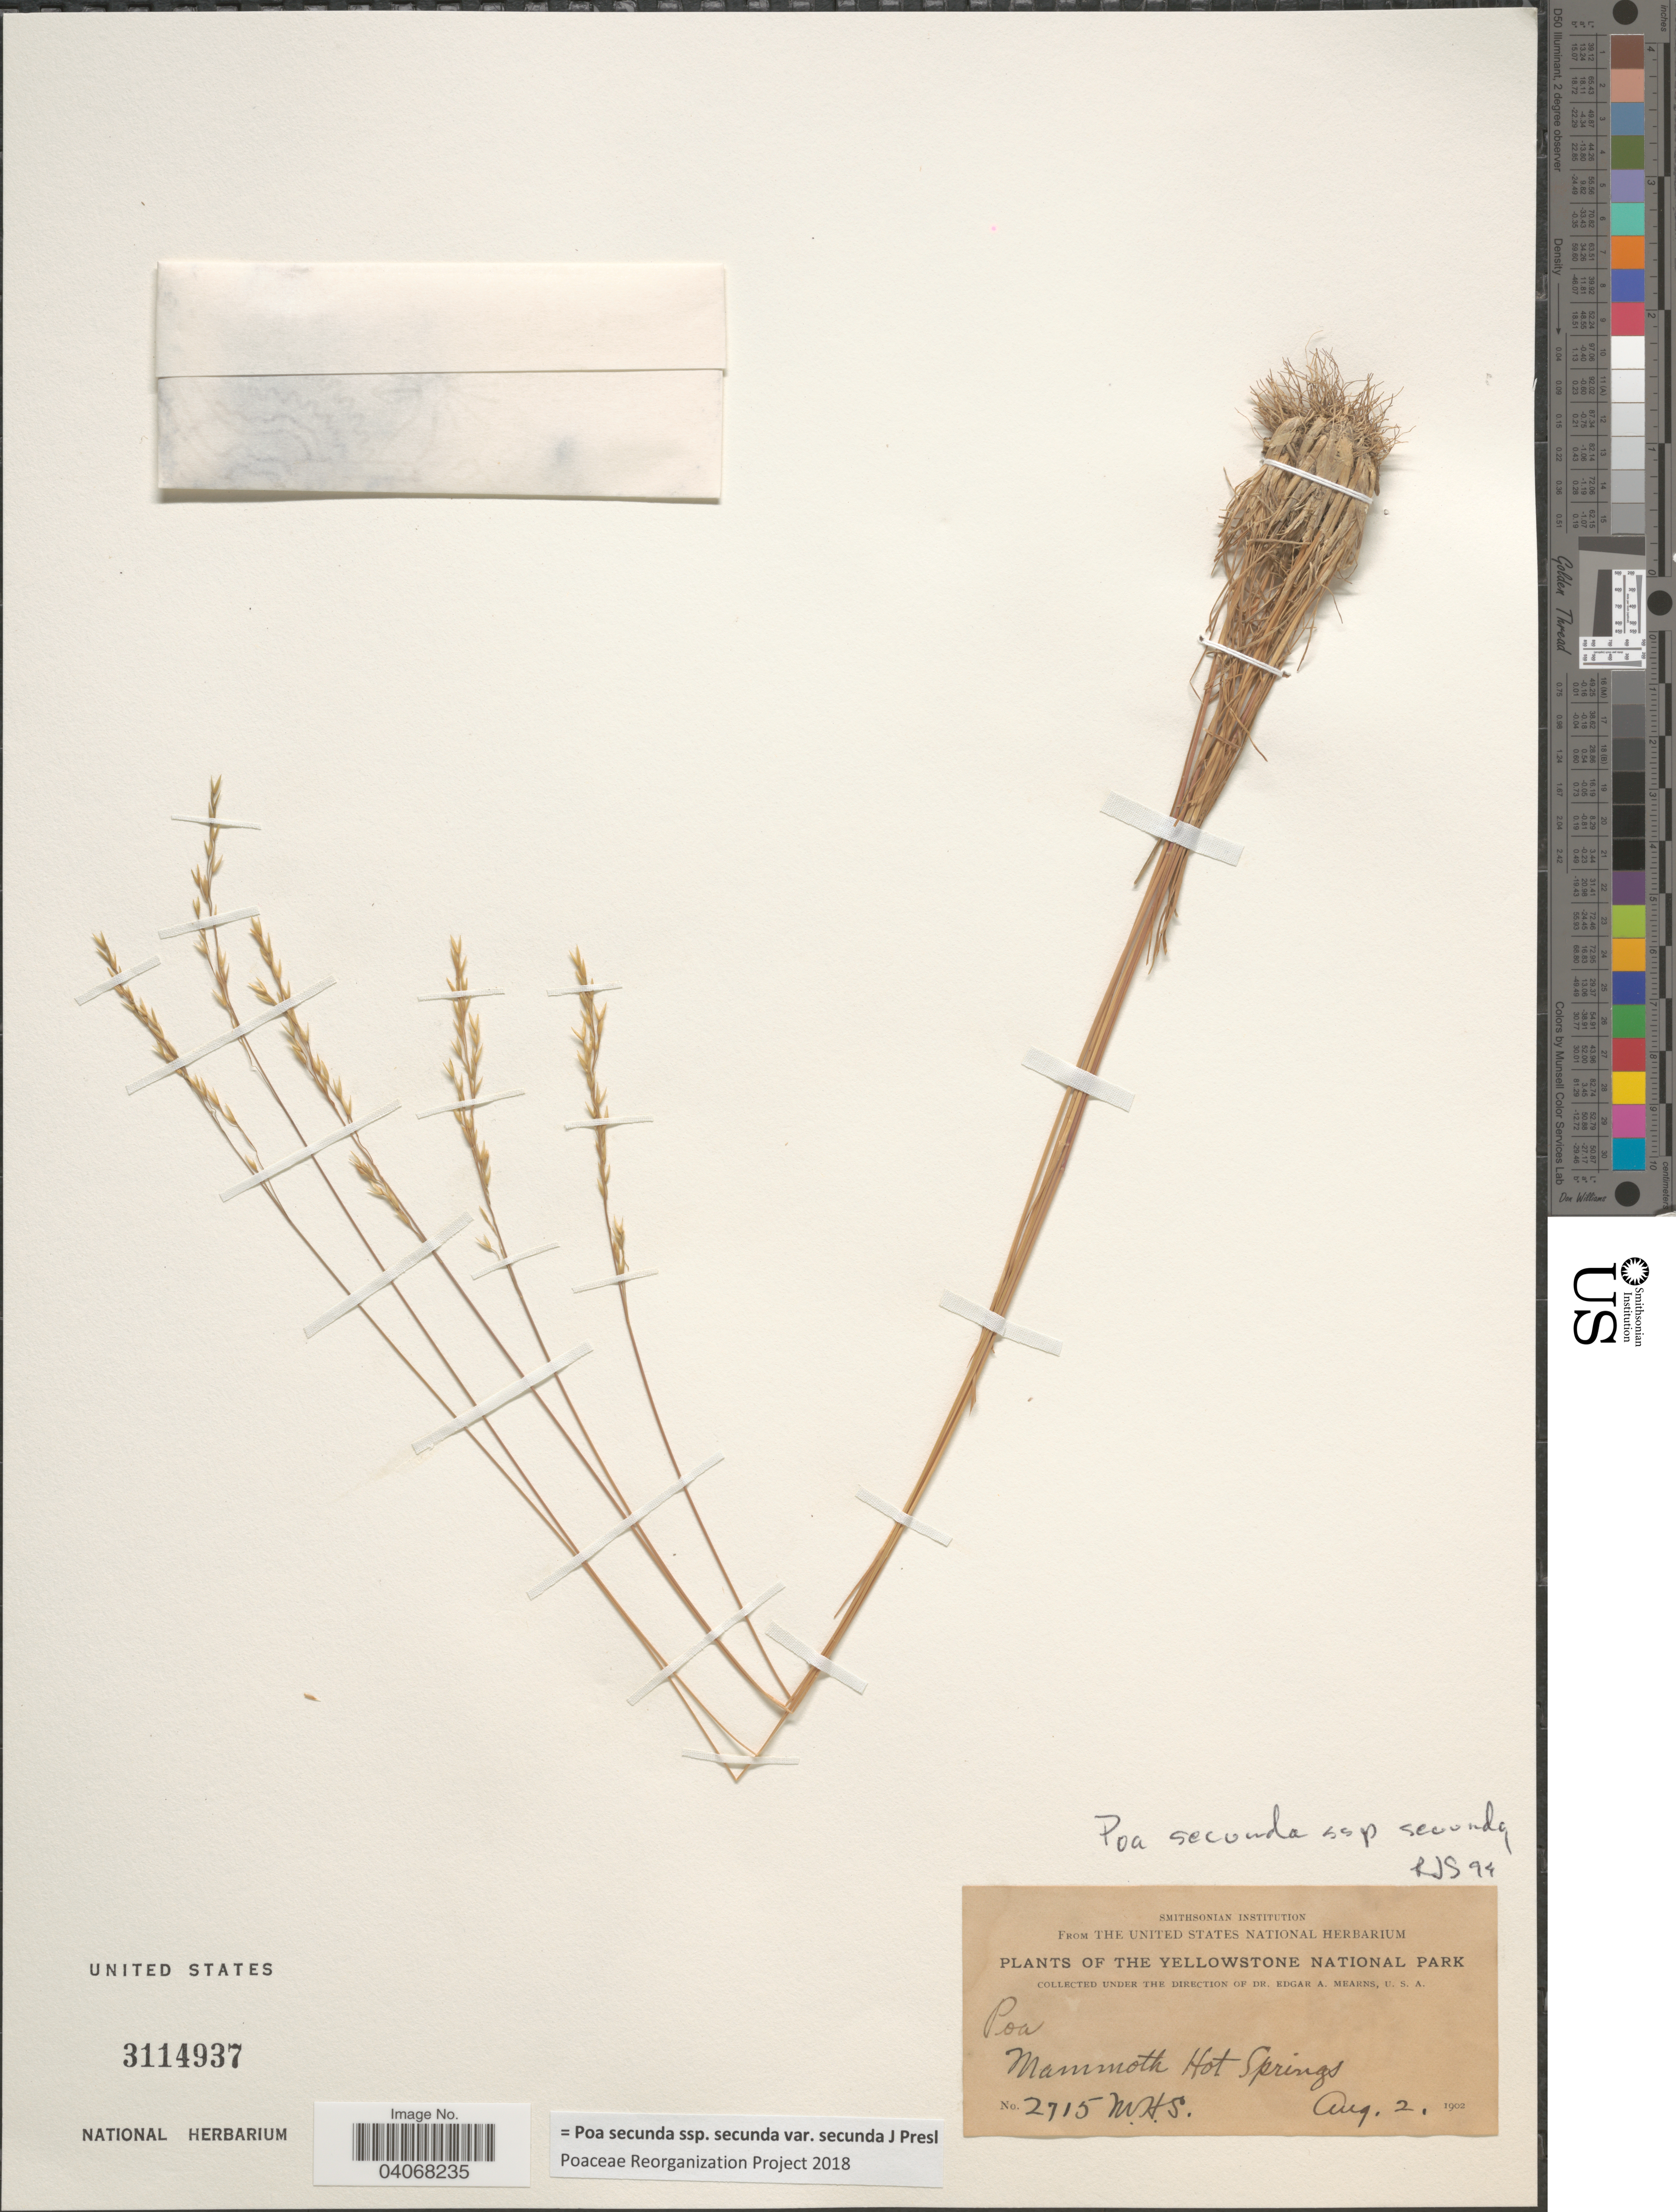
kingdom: Plantae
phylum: Tracheophyta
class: Liliopsida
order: Poales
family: Poaceae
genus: Poa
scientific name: Poa secunda subsp. secunda var. secunda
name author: J. Presl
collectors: M. H. S.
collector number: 2715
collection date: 1902-08-02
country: United States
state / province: Wyoming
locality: The Yellowstone National Park. Mammoth Hot Springs.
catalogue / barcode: US 3114937